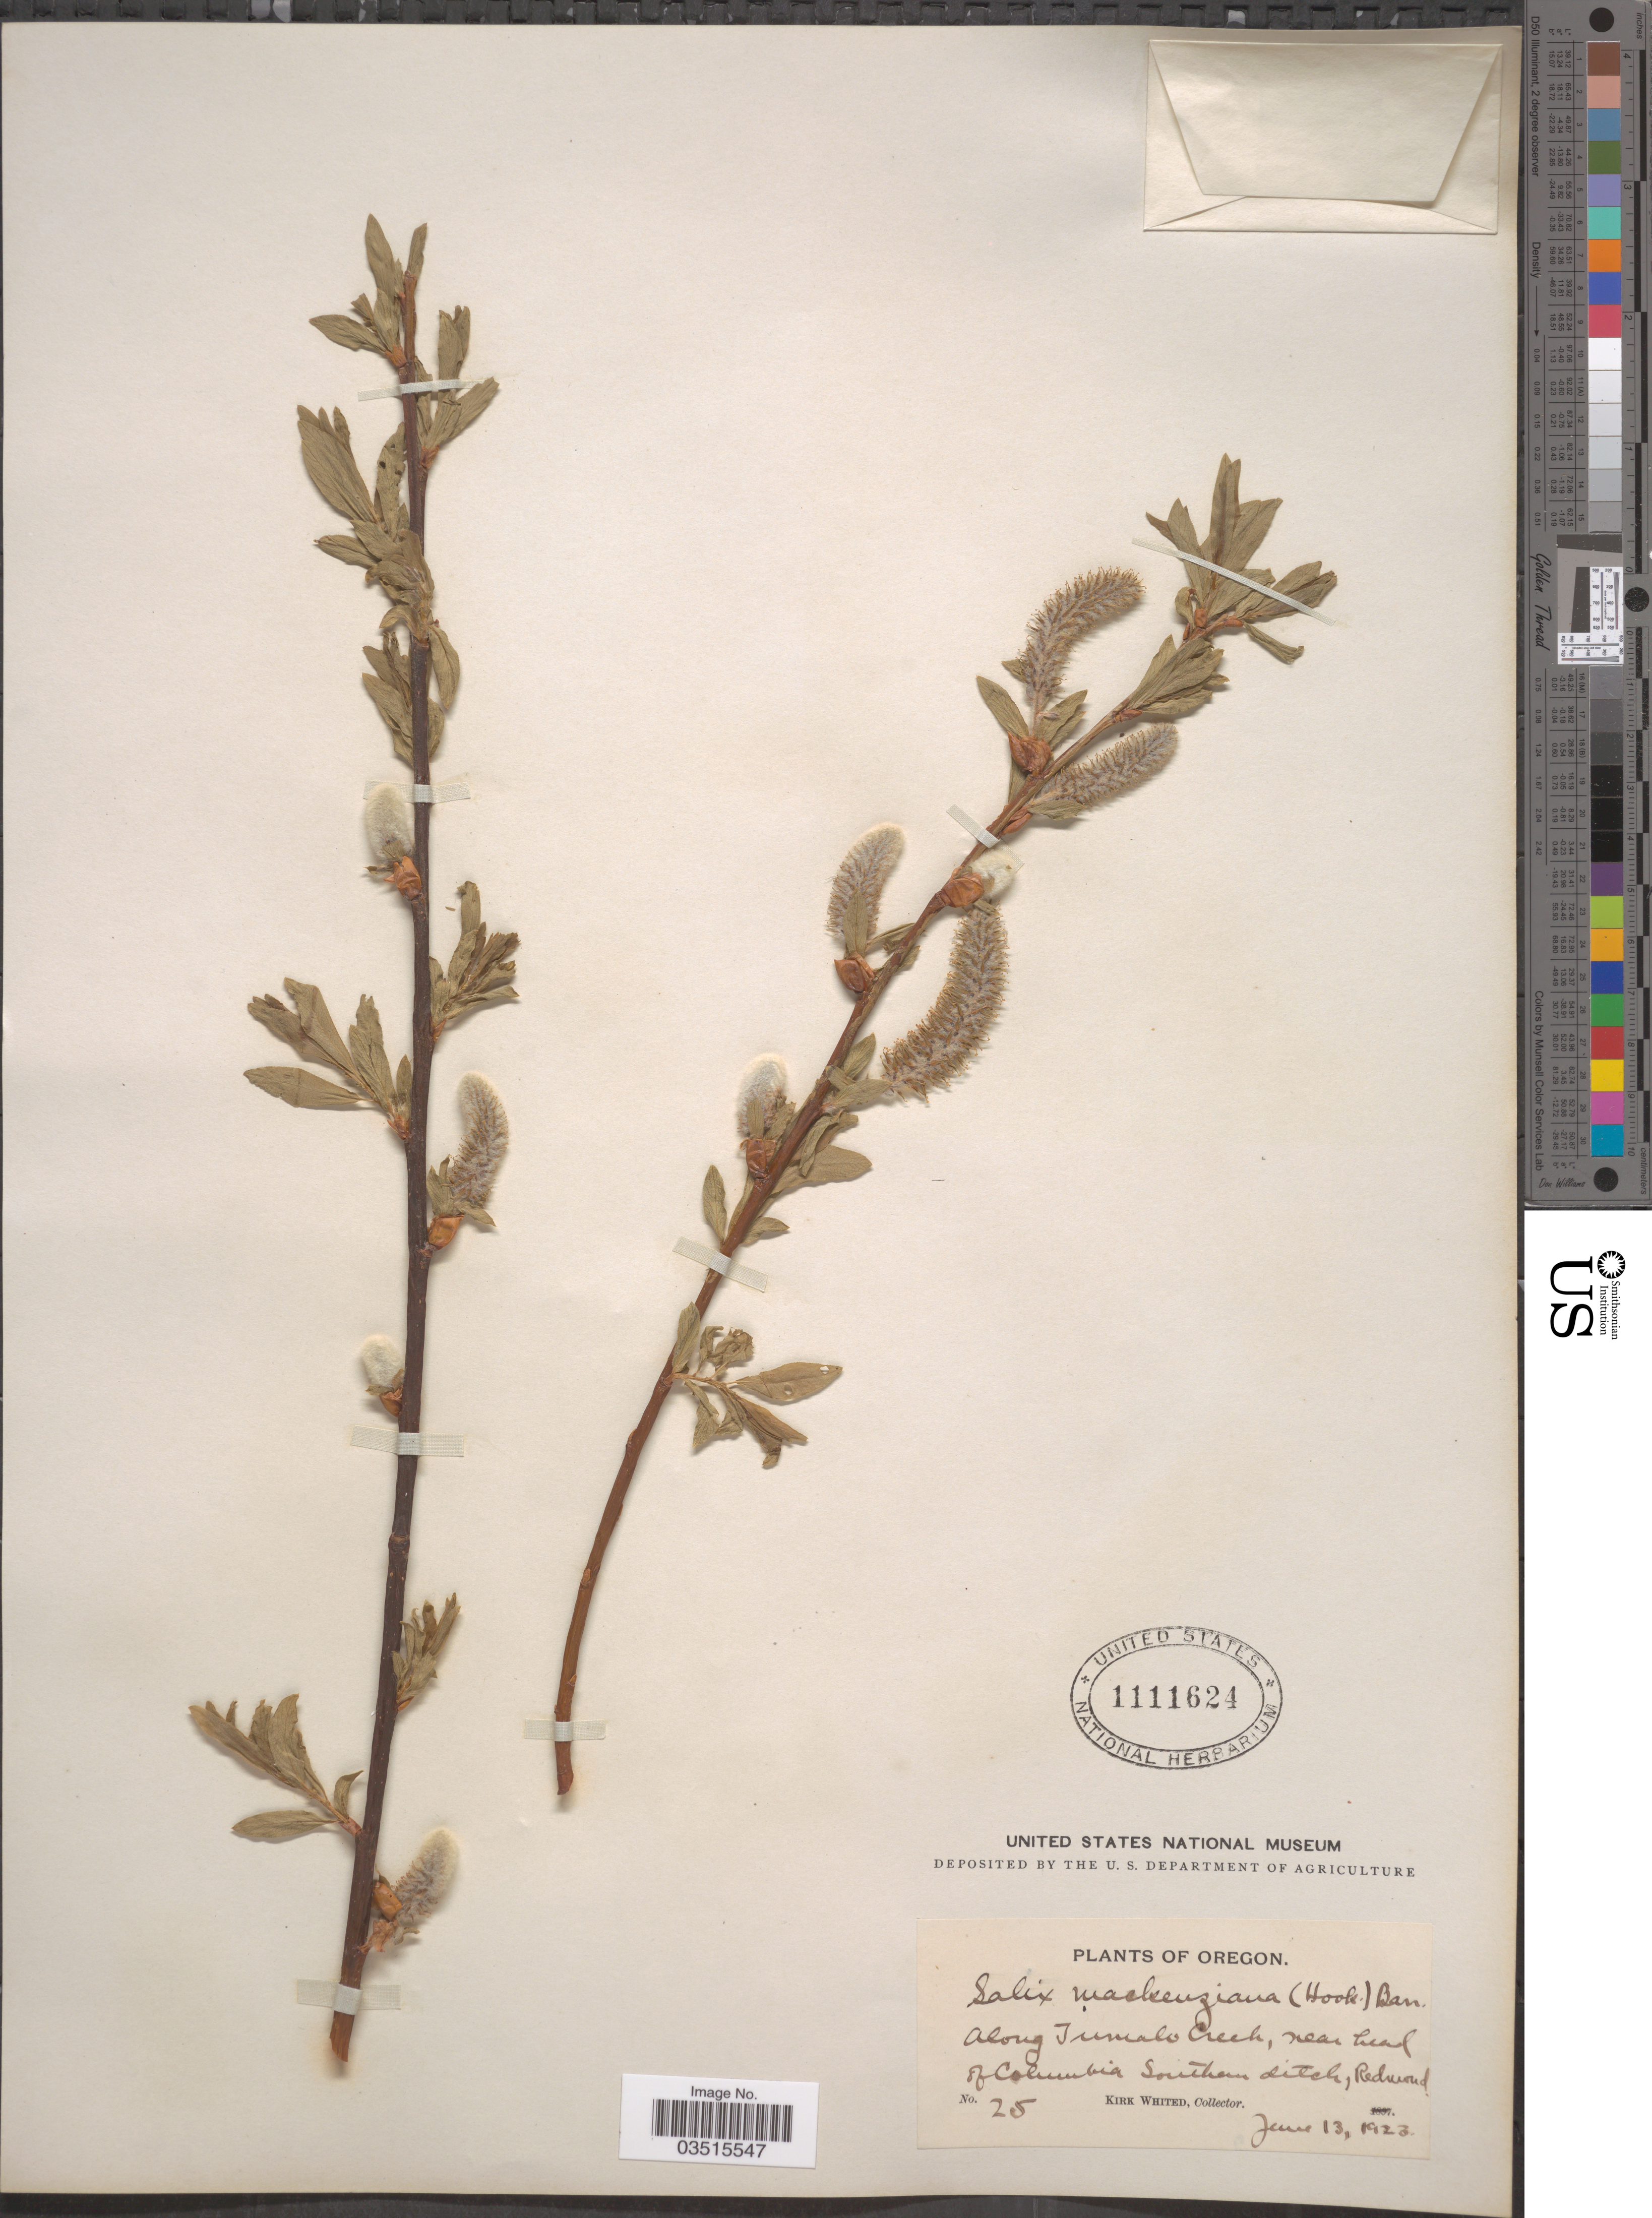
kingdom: Plantae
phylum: Tracheophyta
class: Magnoliopsida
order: Malpighiales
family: Salicaceae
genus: Salix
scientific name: Salix mackenziana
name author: (Hook.) Barratt ex Hook.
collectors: K. Whited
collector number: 25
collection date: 1923-06-13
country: United States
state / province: Oregon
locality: Along Tumalo Creek, near head of Colombia Southern ditch, Redmond.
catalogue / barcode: US 1111624